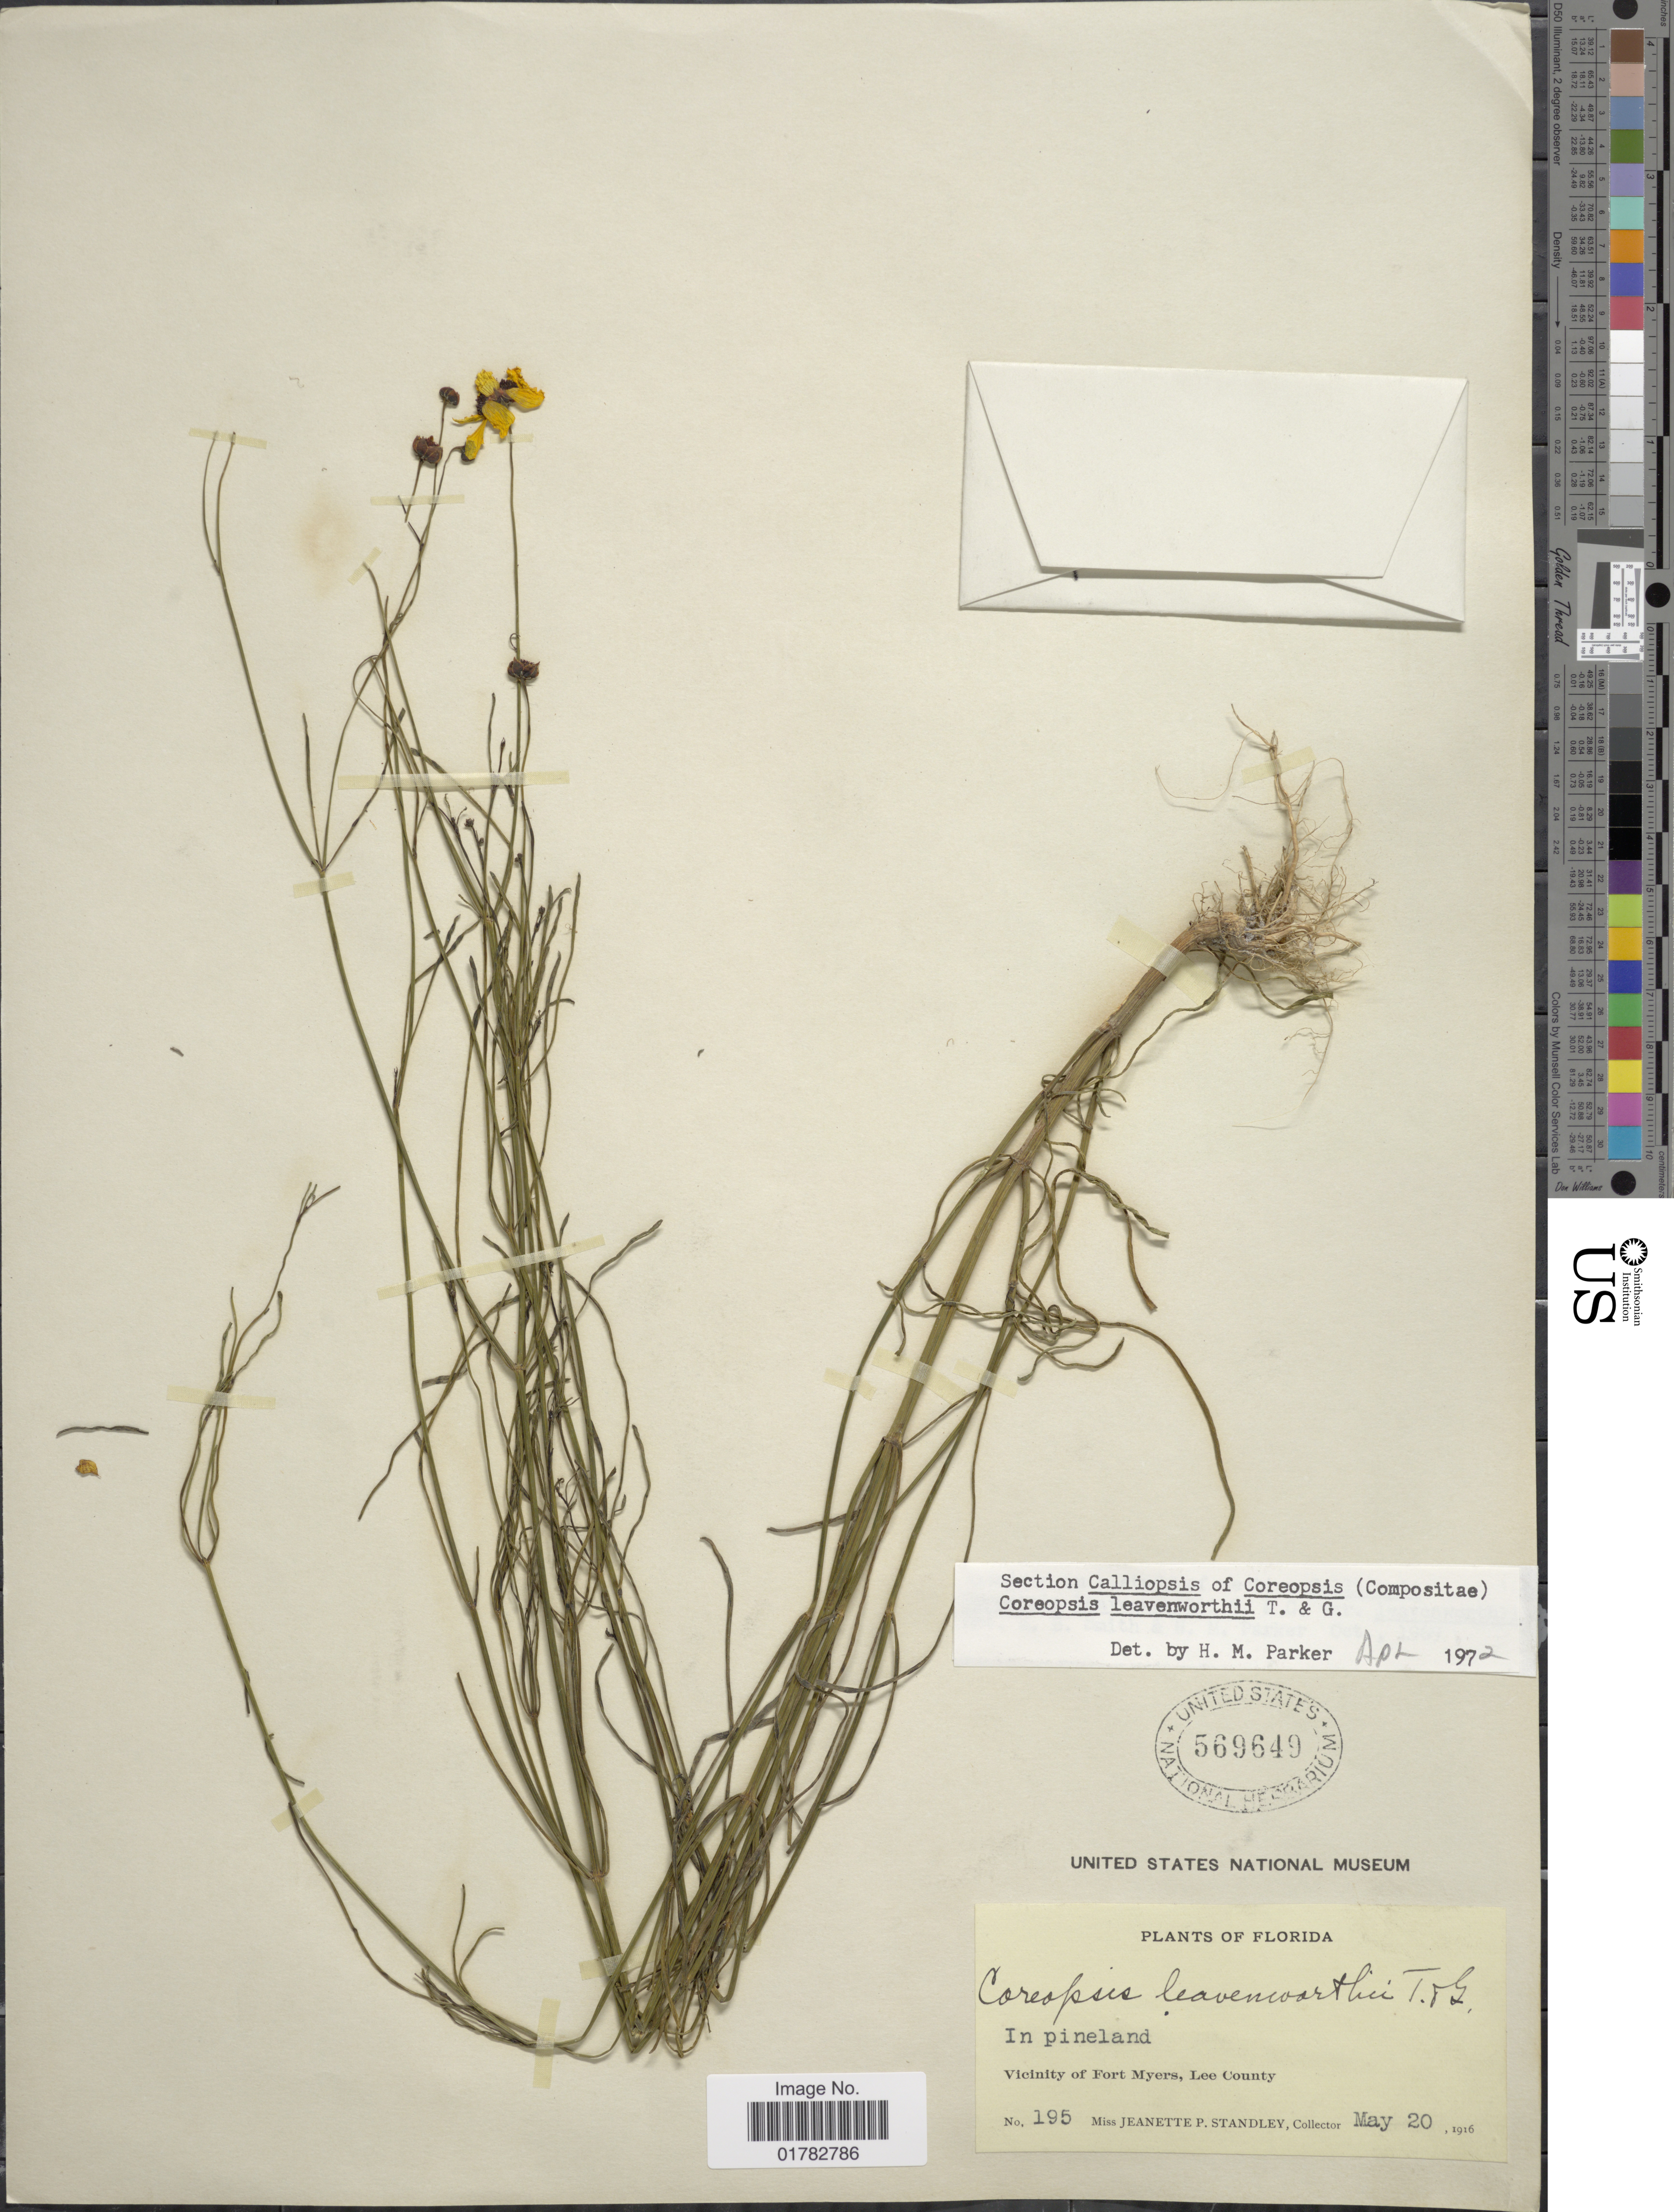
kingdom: Plantae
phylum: Tracheophyta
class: Magnoliopsida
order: Asterales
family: Asteraceae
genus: Coreopsis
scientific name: Coreopsis leavenworthii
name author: Torr. & A. Gray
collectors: J. P. Standley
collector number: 195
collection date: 1916-05-20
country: United States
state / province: Florida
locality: In pineland, vicinity of Fort Meyers, Lee County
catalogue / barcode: US 569649